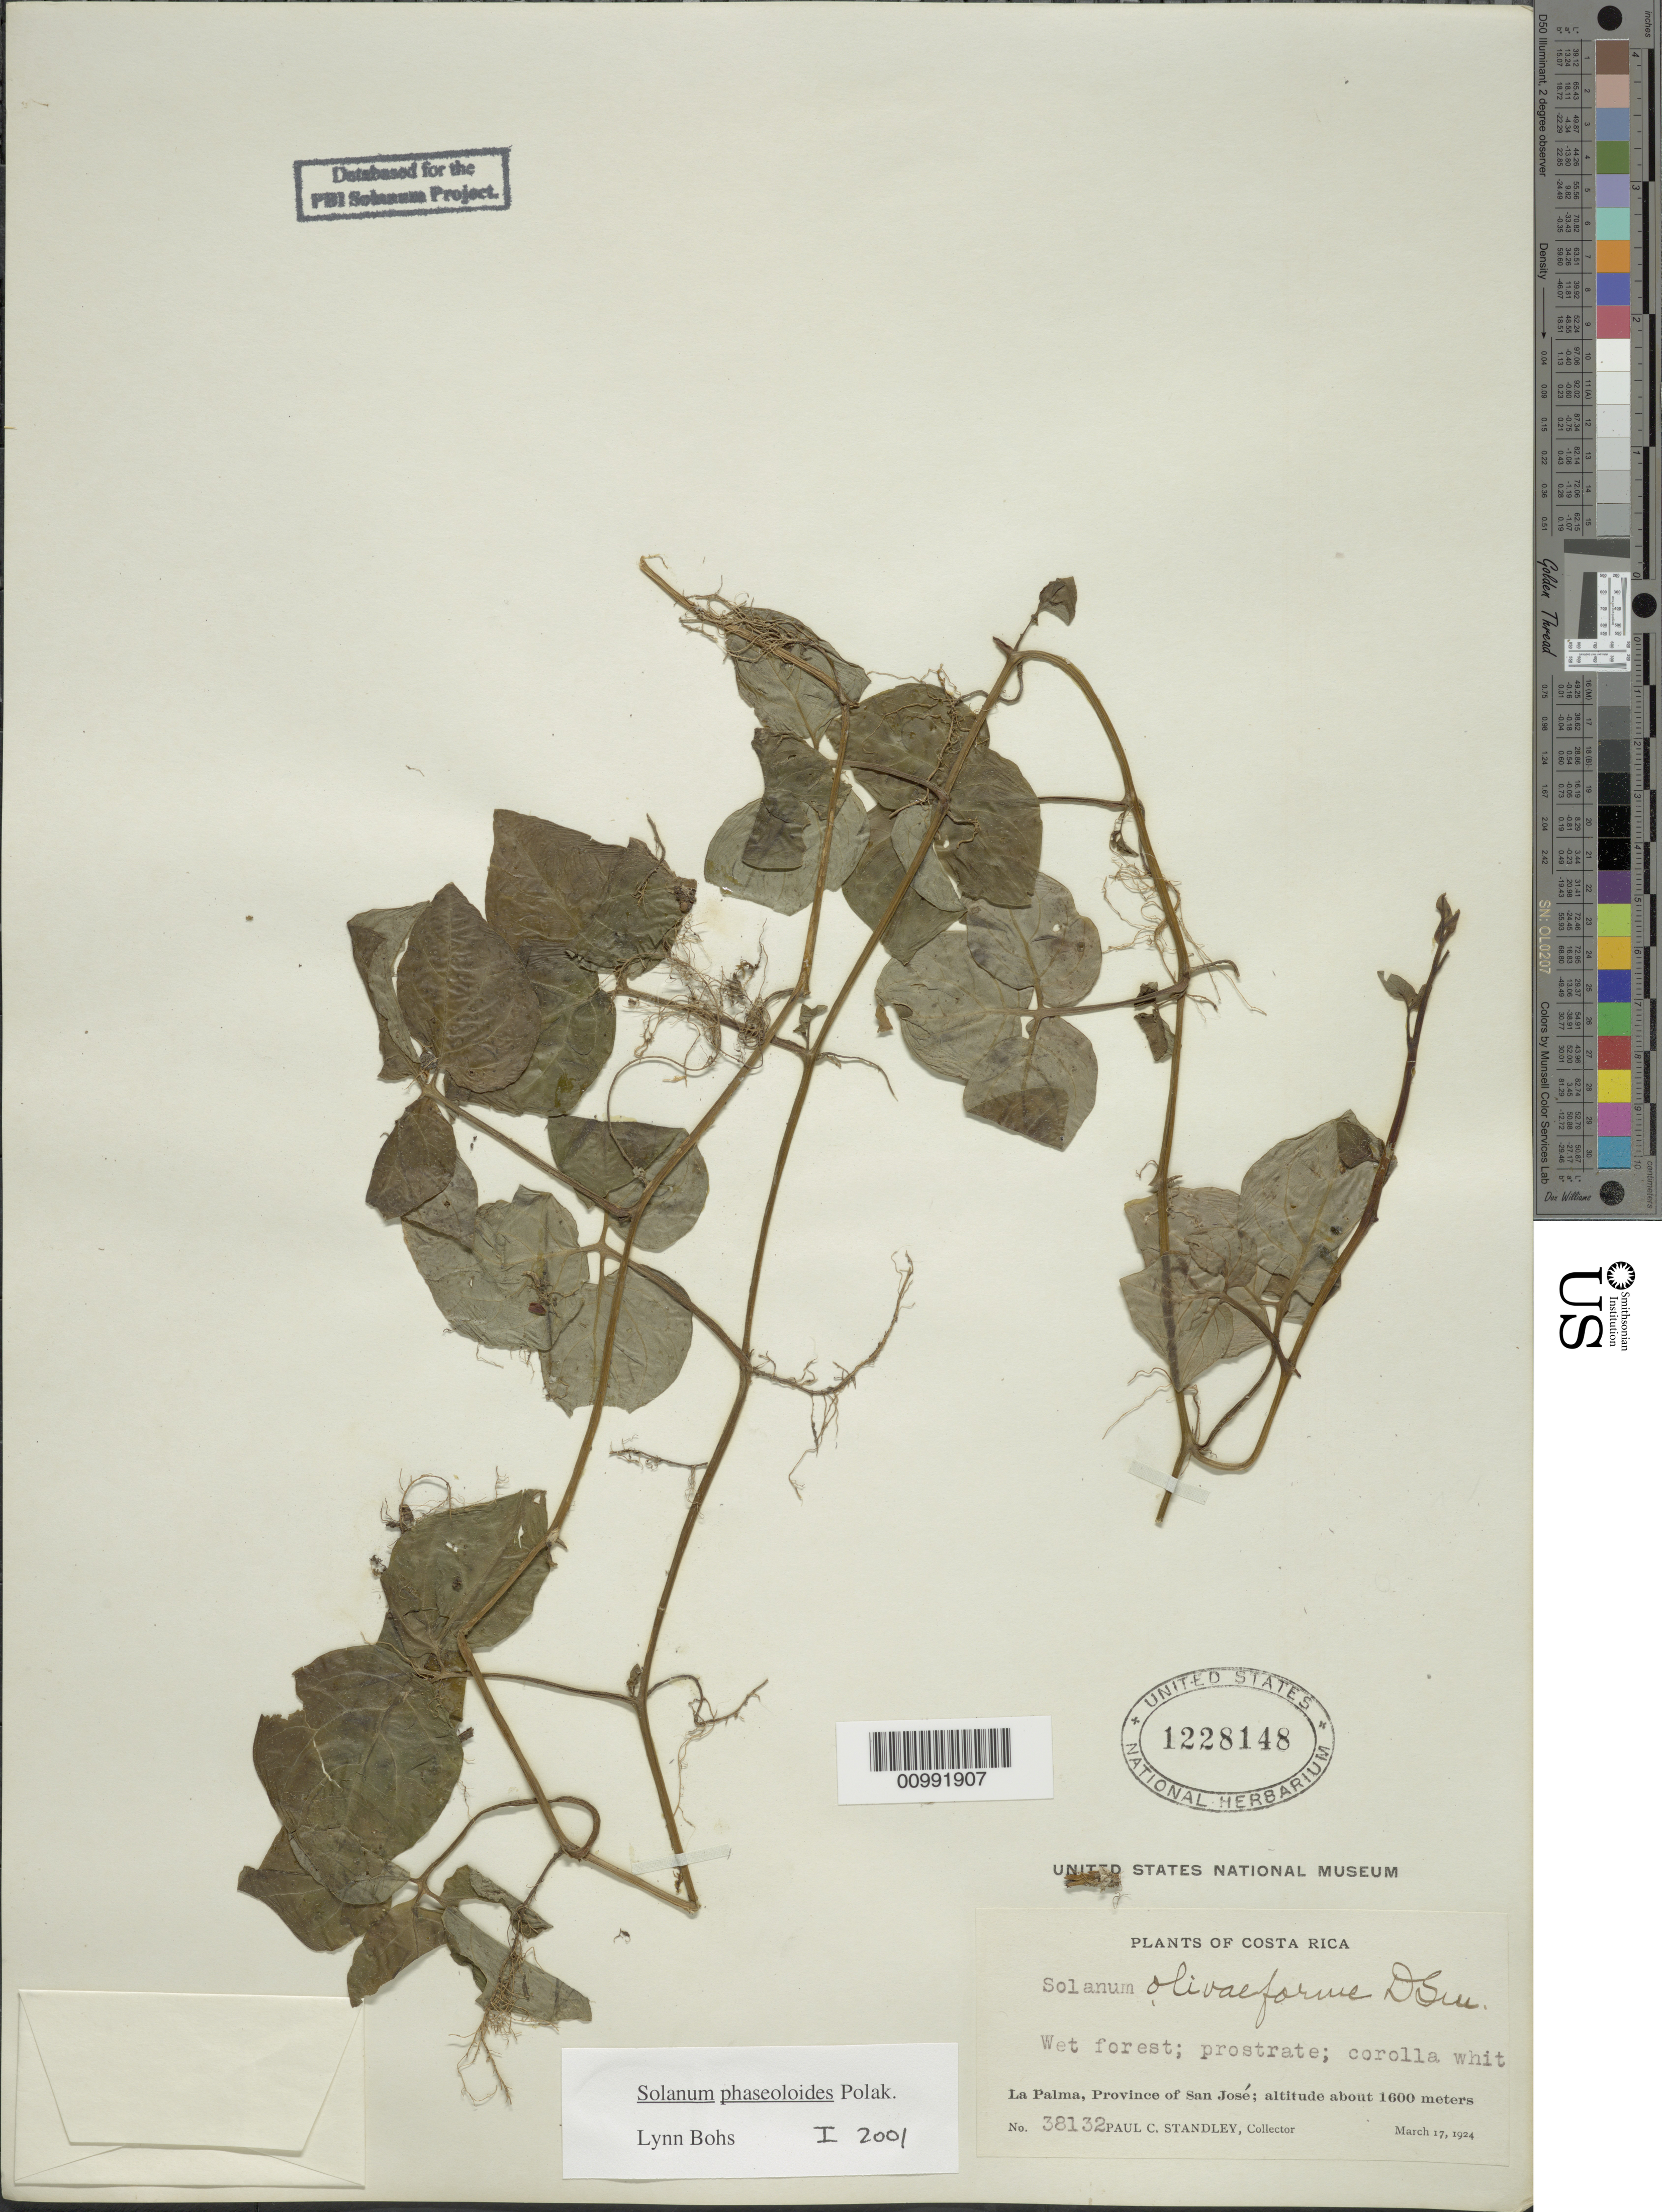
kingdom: Plantae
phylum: Tracheophyta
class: Magnoliopsida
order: Solanales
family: Solanaceae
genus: Solanum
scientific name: Solanum phaseoloides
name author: Pol.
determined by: Bohs, L. A.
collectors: P. C. Standley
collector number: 38132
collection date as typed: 17 Mar 1924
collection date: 1924-03-17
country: Costa Rica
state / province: San José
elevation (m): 1600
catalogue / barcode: US 1228148